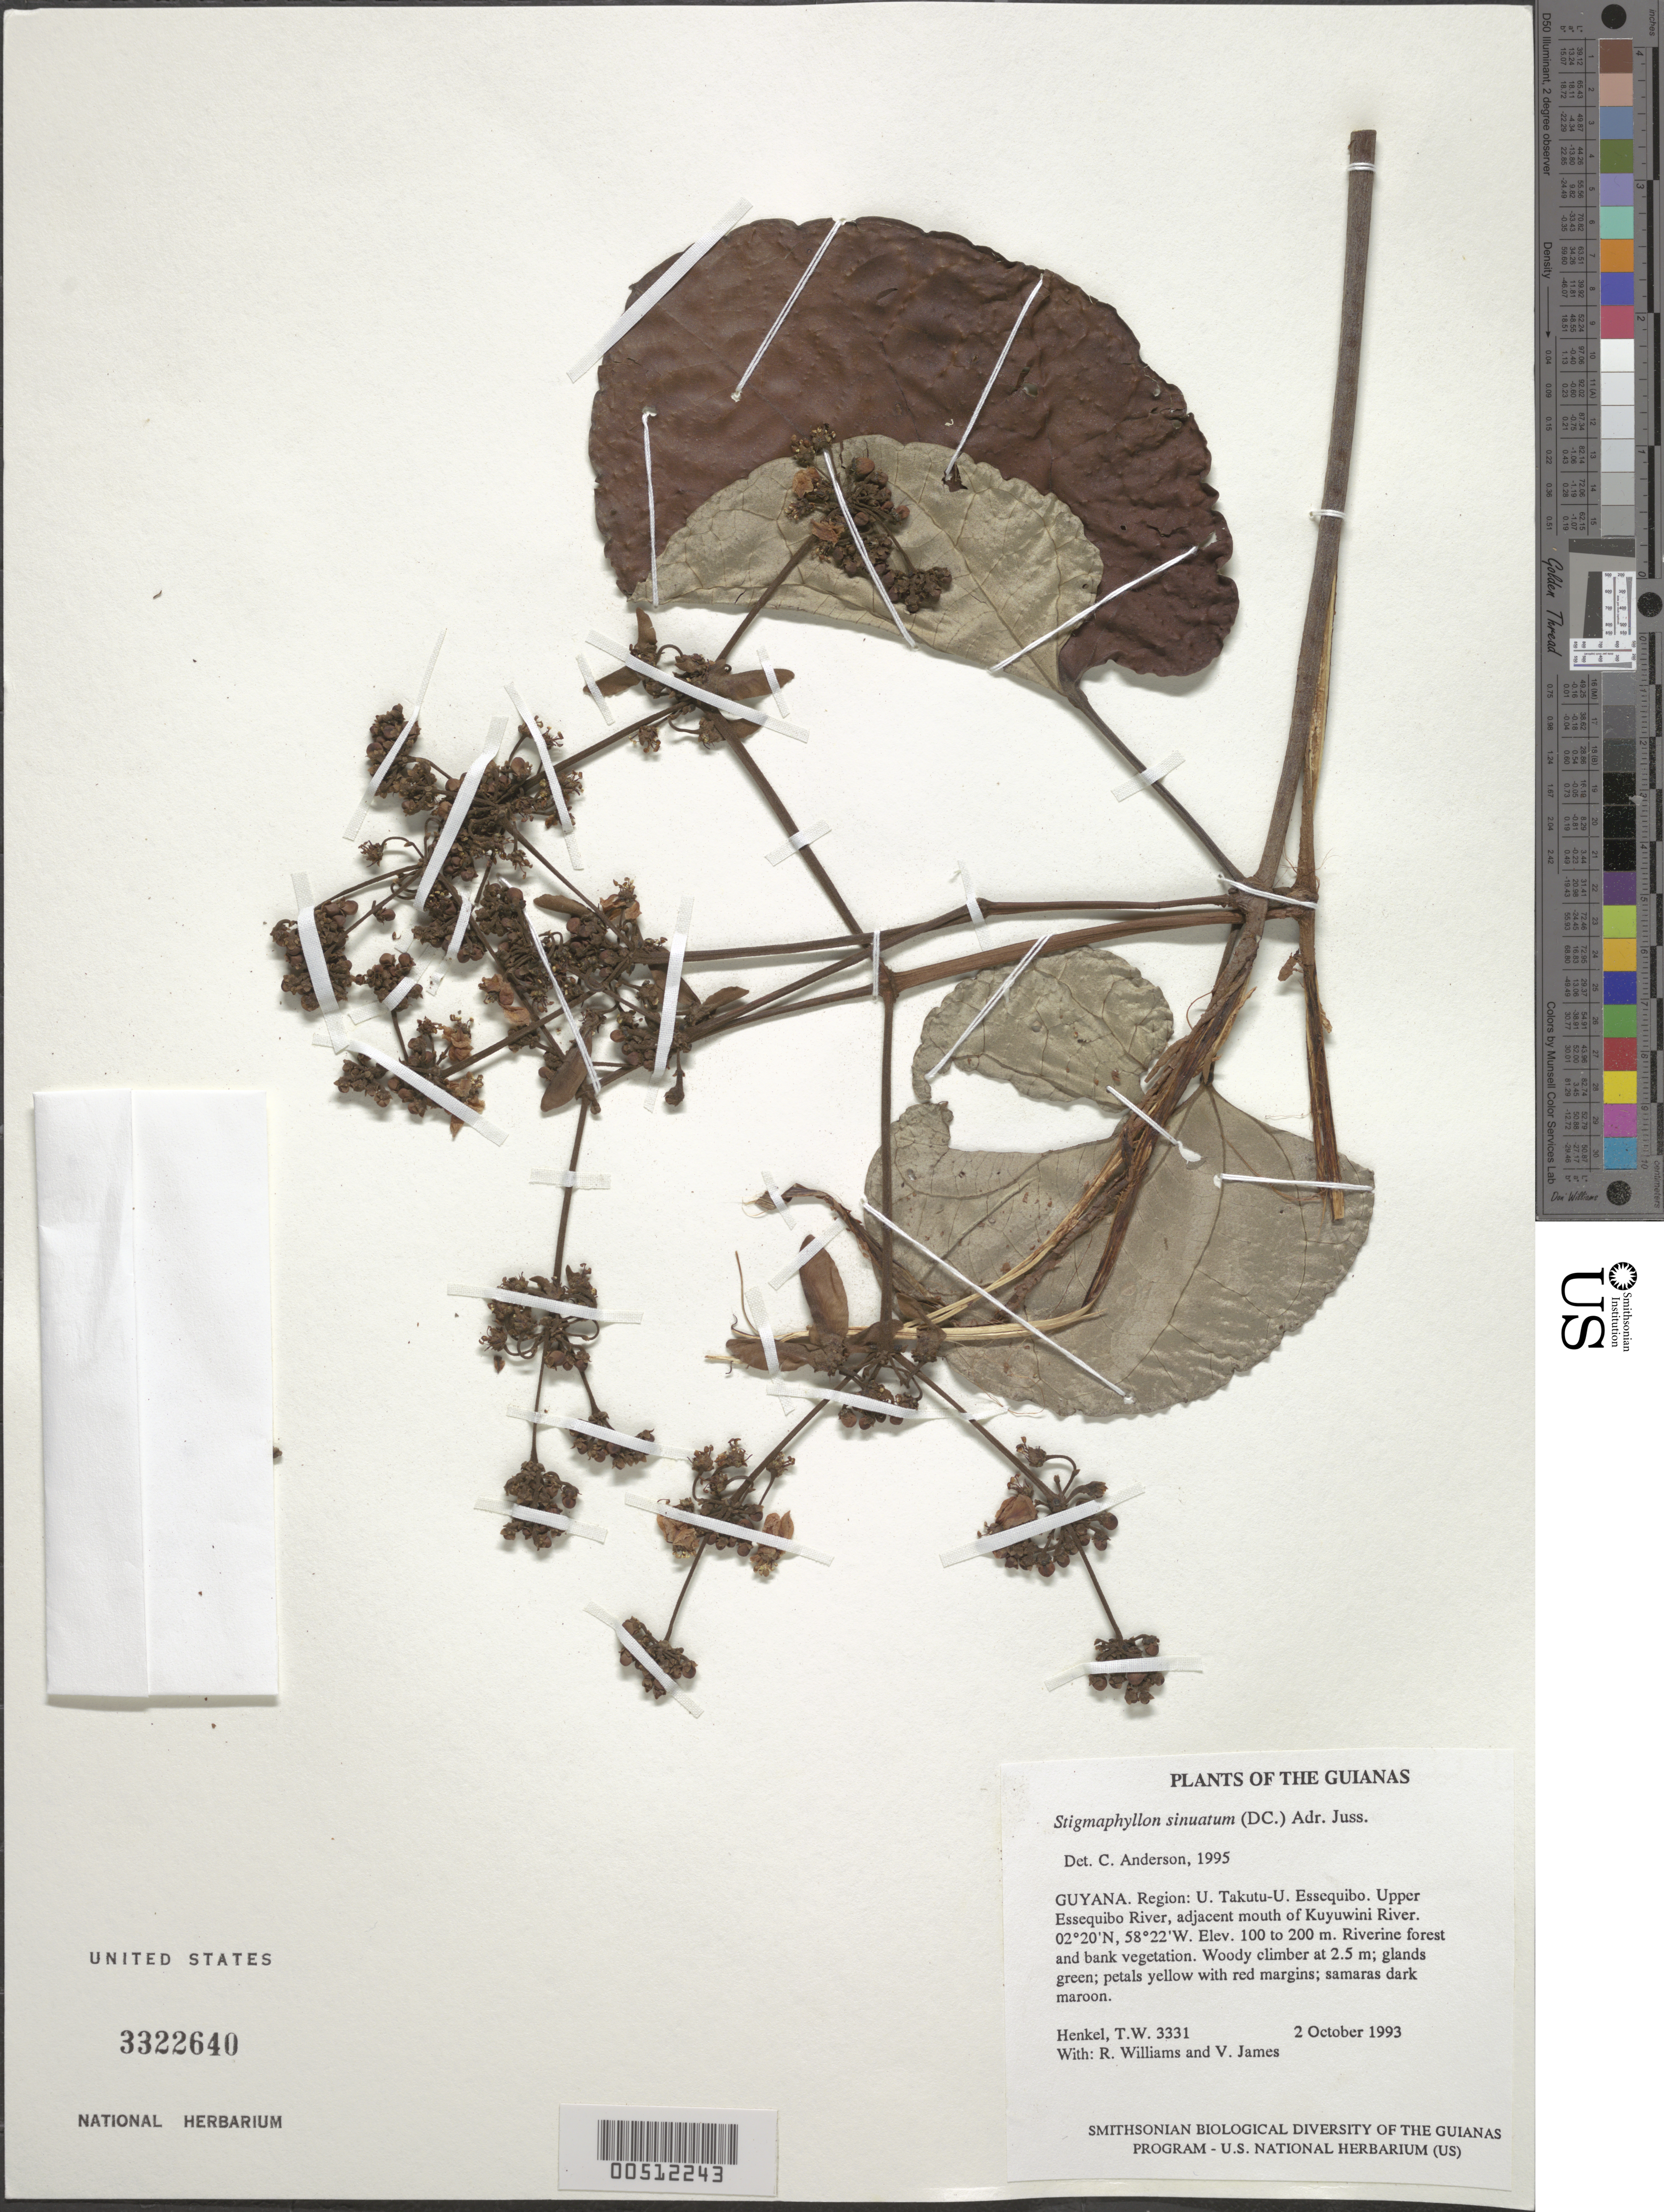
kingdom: Plantae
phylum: Tracheophyta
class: Magnoliopsida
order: Malpighiales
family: Malpighiaceae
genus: Stigmaphyllon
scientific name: Stigmaphyllon sinuatum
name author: (DC.) A. Juss.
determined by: Anderson, C.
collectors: T. Henkel, R. Williams & V. James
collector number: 3331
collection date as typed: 2 October 1993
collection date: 1993-10-02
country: Guyana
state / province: U. Takutu-U. Essequibo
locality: Upper Essequibo River, adjacent mouth of Kuyuwini River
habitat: Riverine forest and bank vegetation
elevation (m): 100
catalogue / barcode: US 3322640